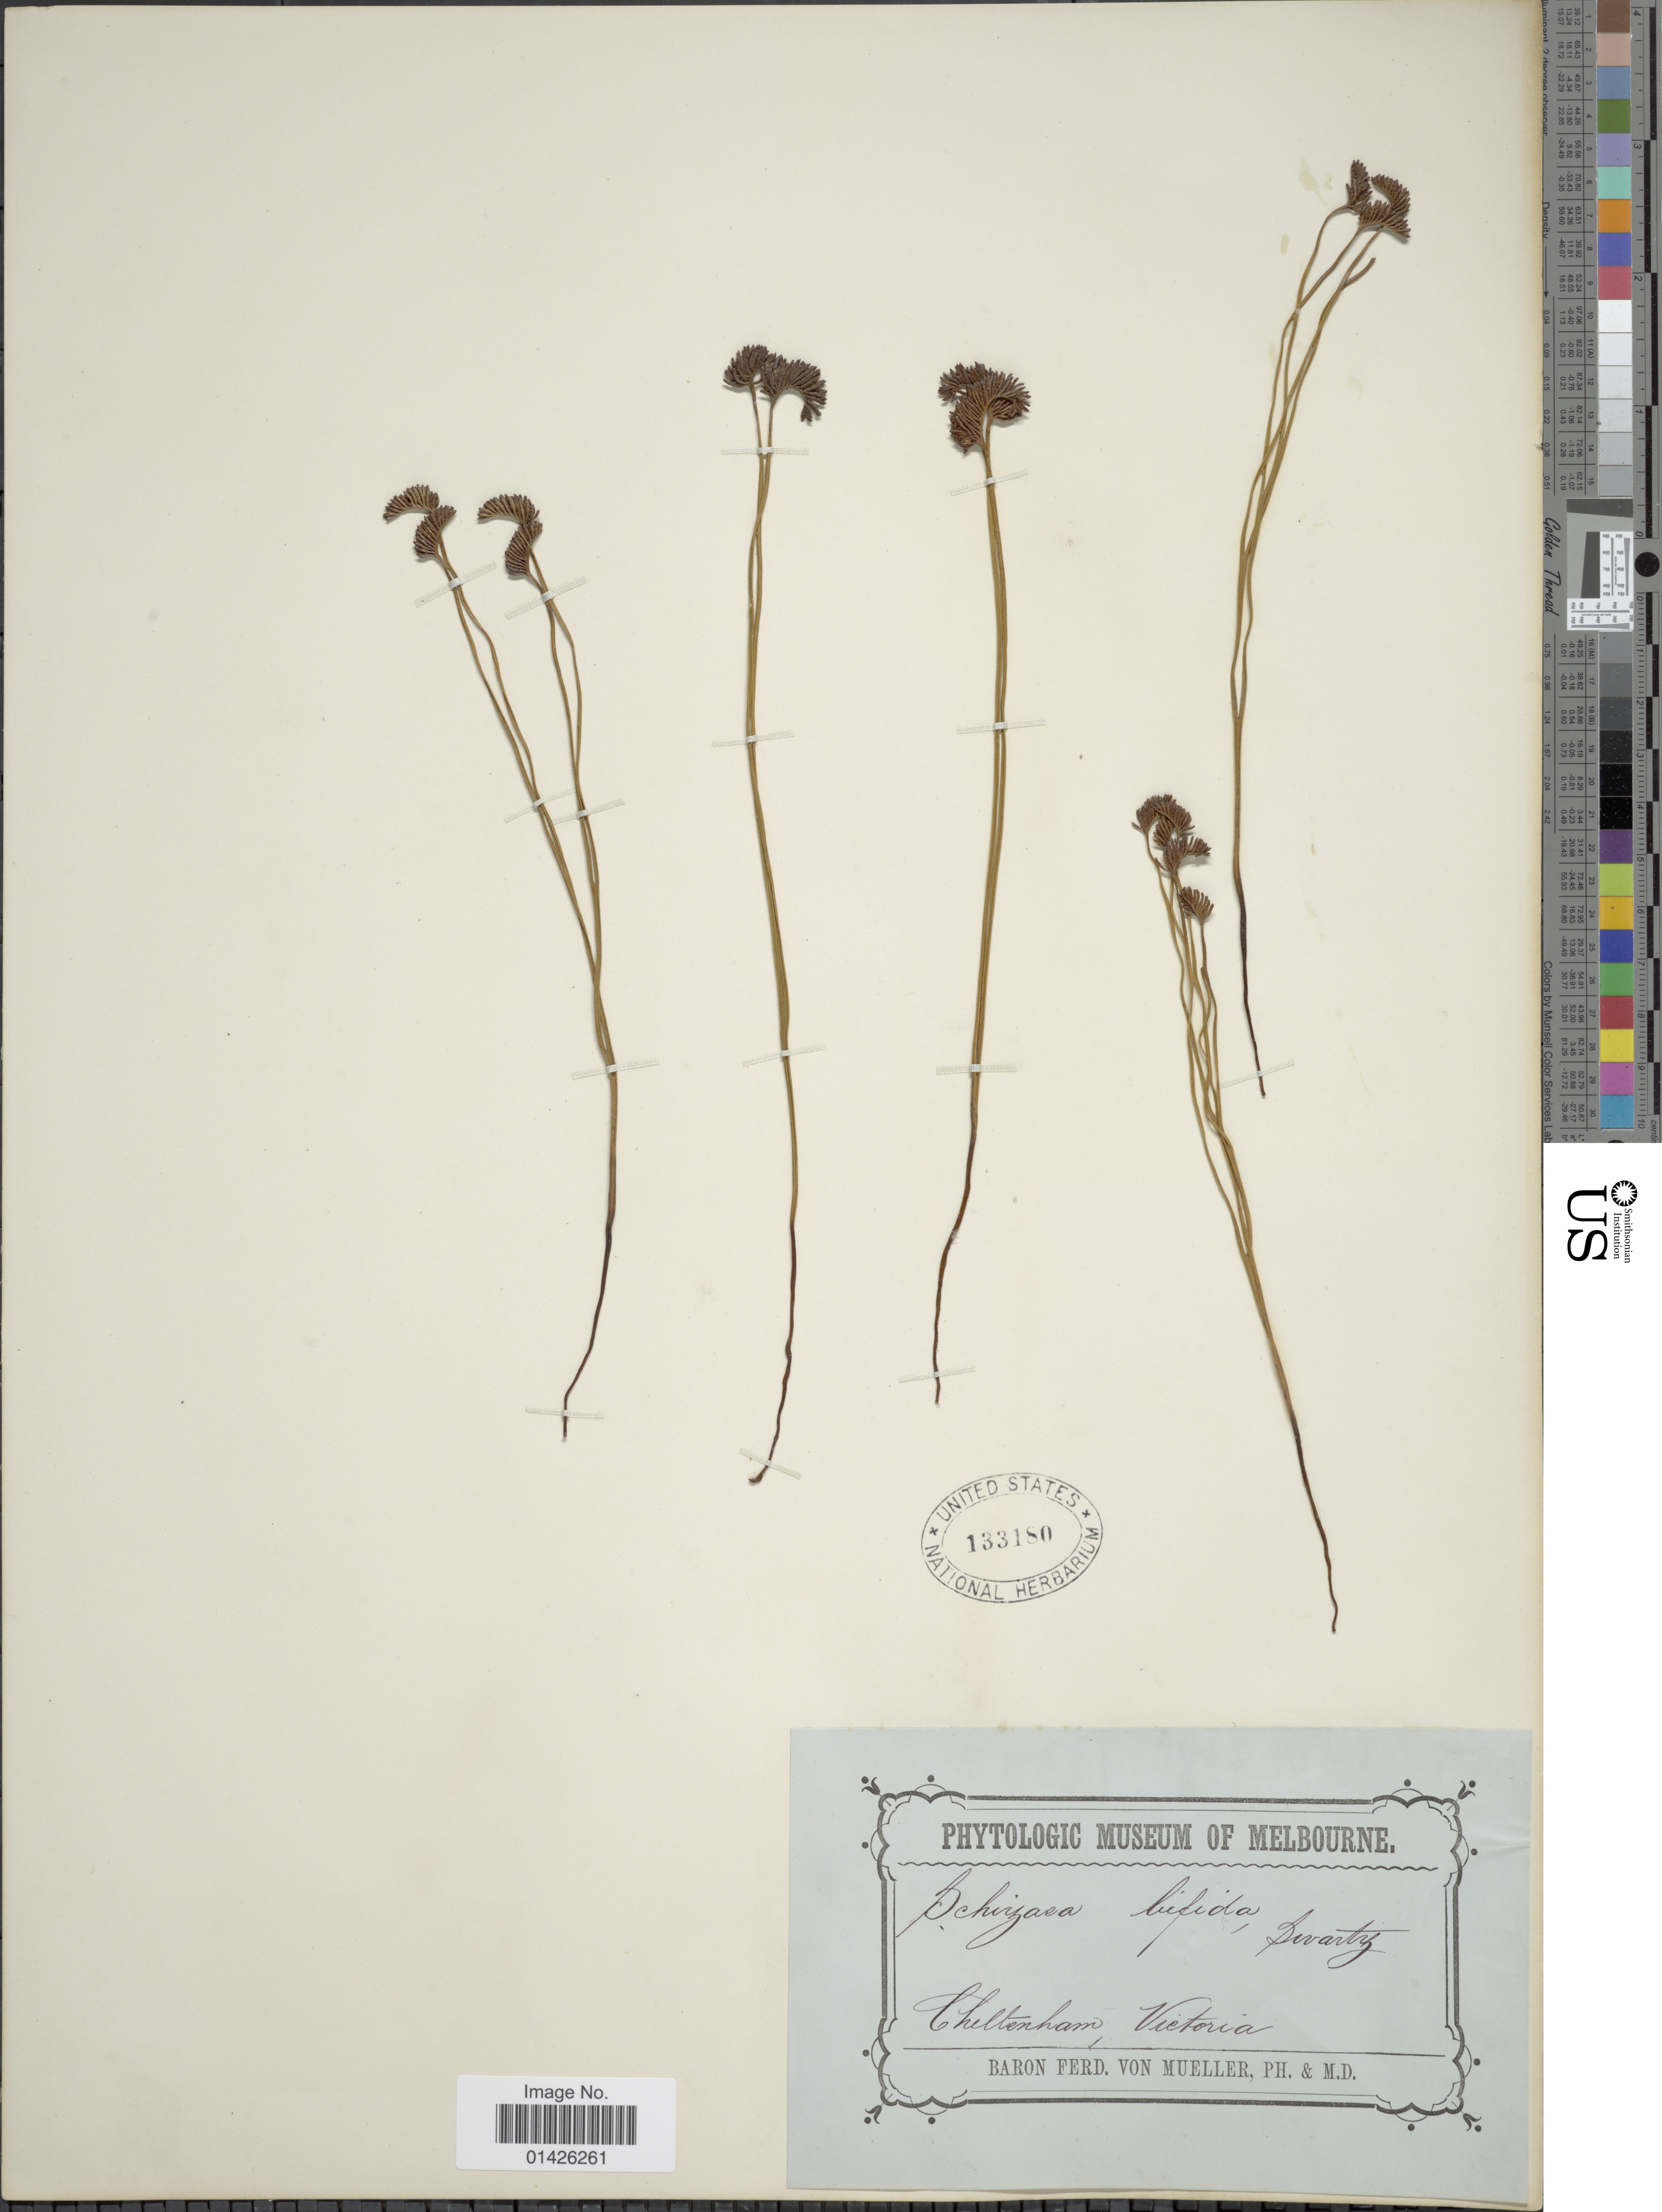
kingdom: Plantae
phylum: Tracheophyta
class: Polypodiopsida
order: Schizaeales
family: Schizaeaceae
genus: Schizaea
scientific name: Schizaea bifida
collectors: F. Mueller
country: Australia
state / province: Victoria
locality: Cheltenham, Victoria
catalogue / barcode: US 133180